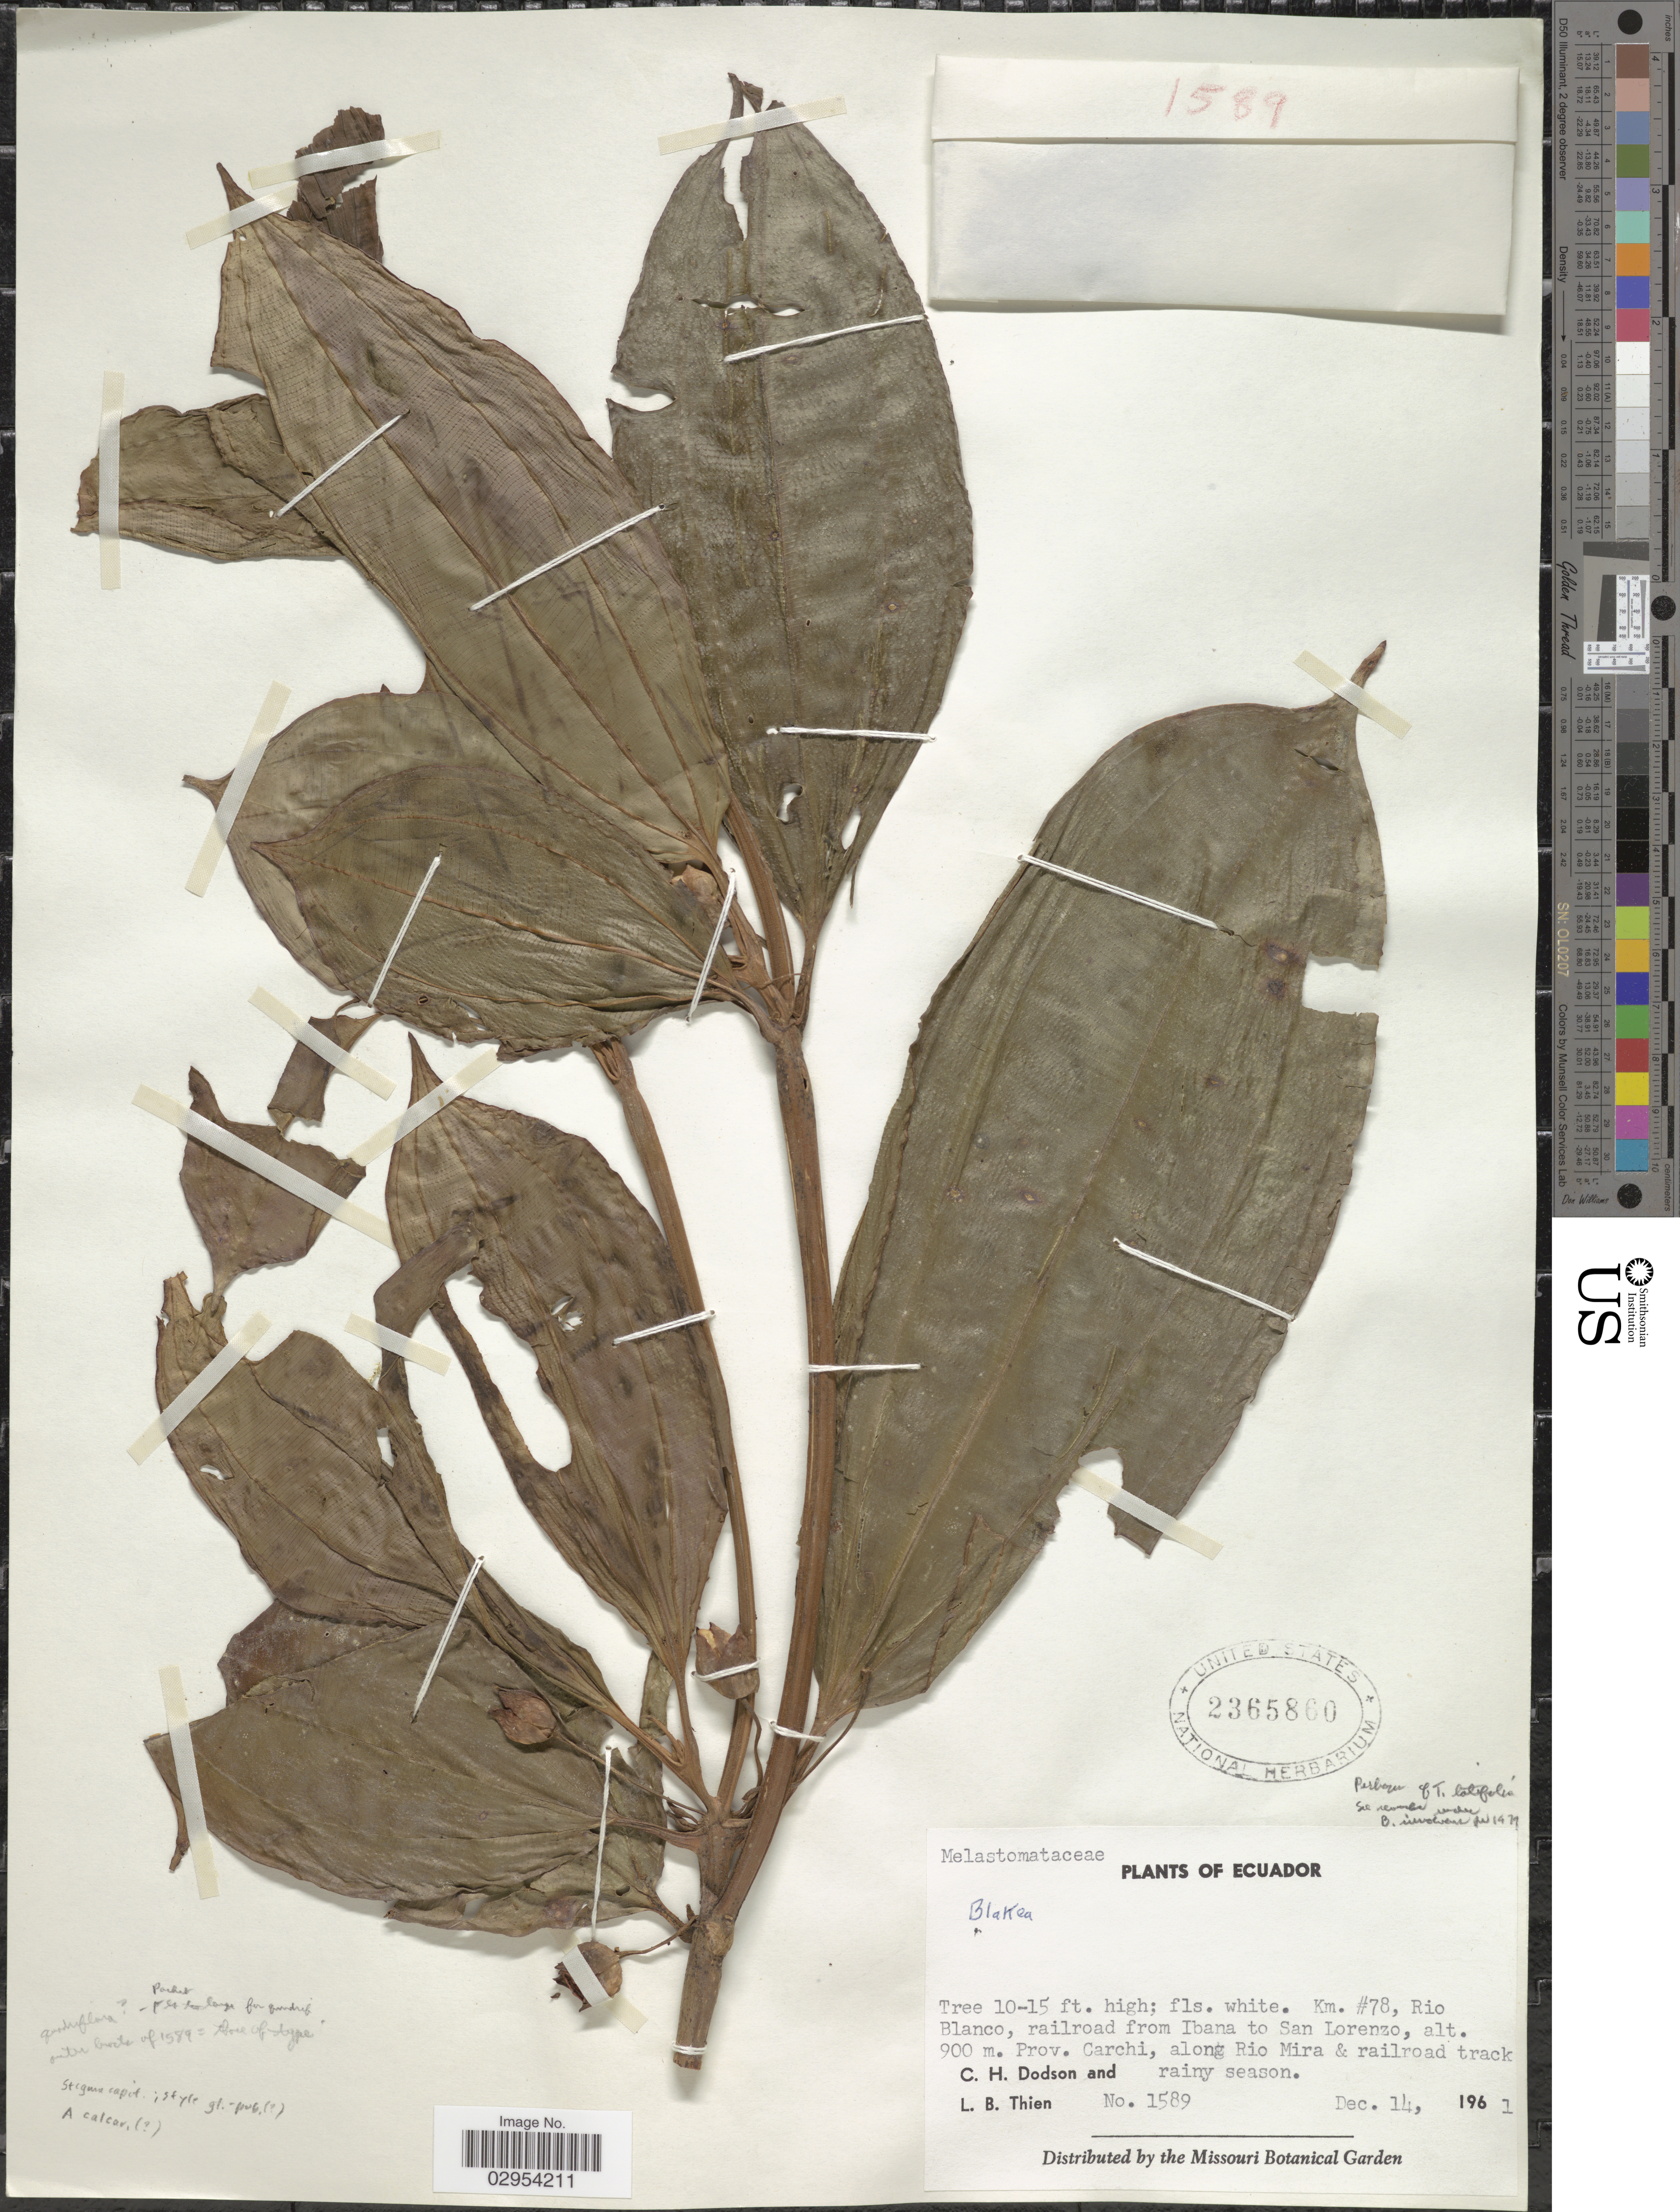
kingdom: Plantae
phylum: Tracheophyta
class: Magnoliopsida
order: Myrtales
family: Melastomataceae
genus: Topobea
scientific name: Topobea latifolia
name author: Triana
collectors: C. H. Dodson & L. Thien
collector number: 1589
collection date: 1961-12-14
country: Ecuador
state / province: Carchi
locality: Km. #78, Rio Blanco, railroad from Ibana to San Lorenzo, along Rio Mira & railroad track.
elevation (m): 900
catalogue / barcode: US 2365860